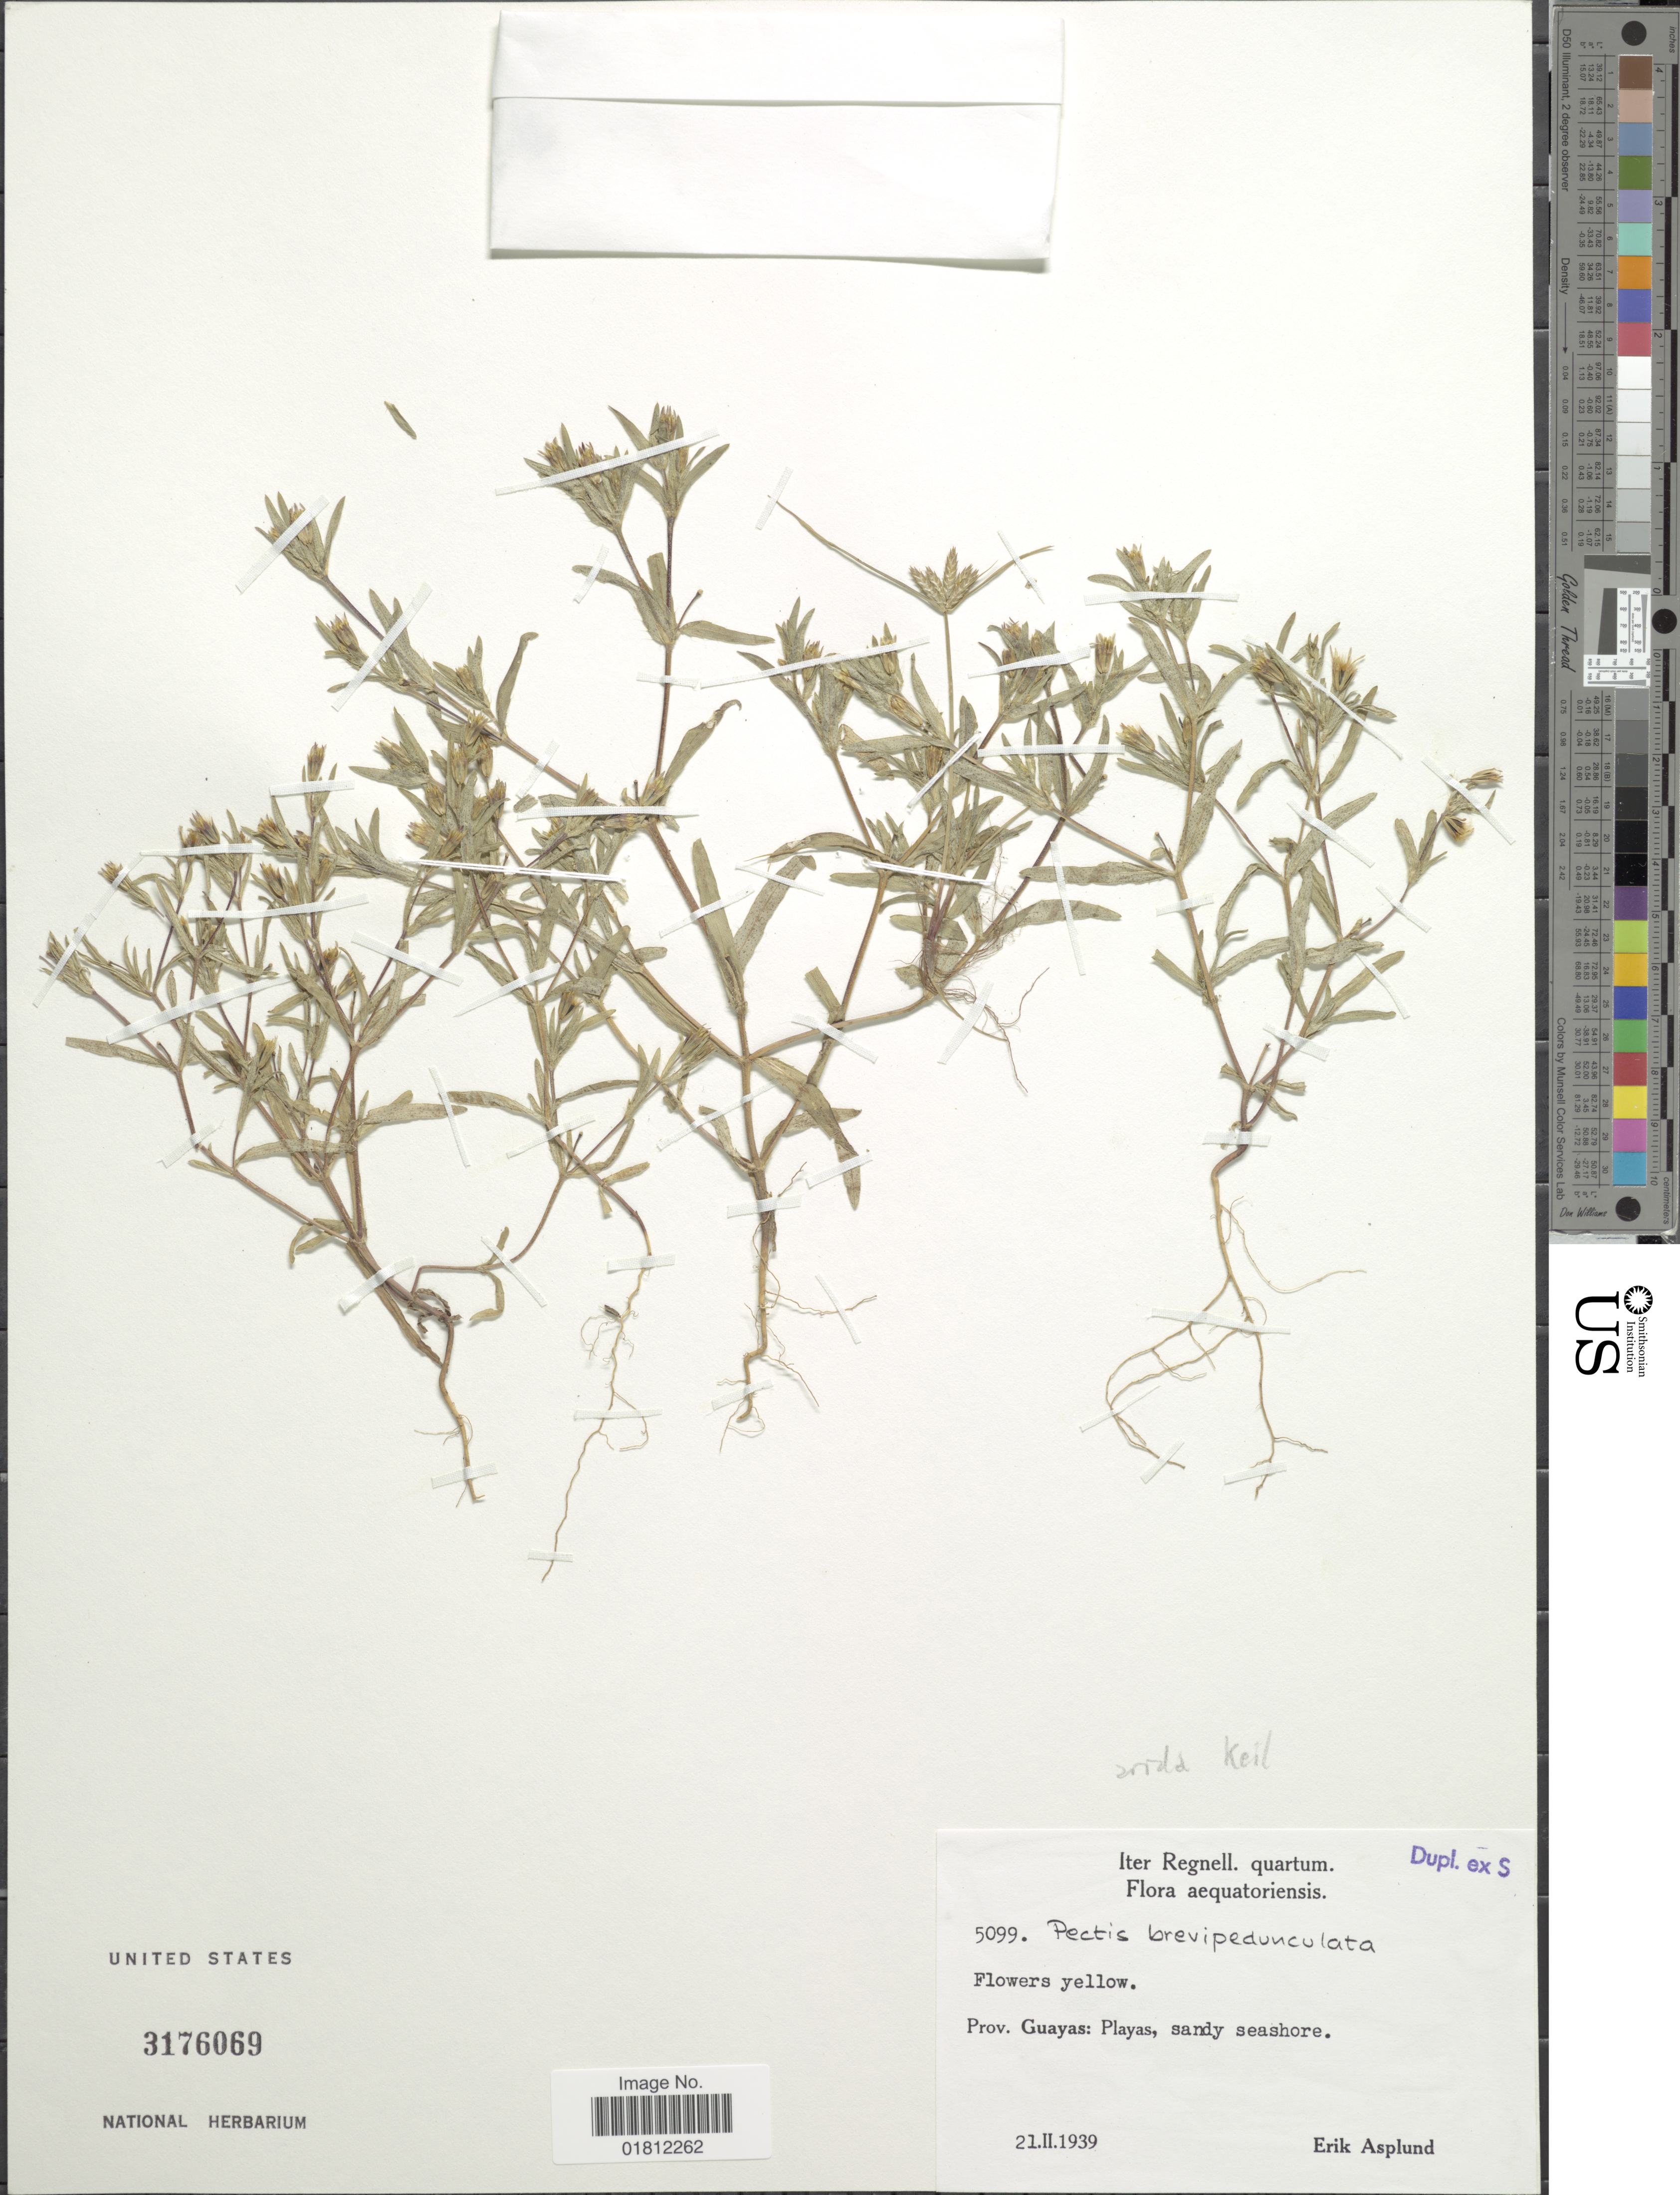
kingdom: Plantae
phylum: Tracheophyta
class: Magnoliopsida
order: Asterales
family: Asteraceae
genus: Pectis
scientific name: Pectis arida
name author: D.J. Keil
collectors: E. Asplund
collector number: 5099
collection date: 1939-02-21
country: Ecuador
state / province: Guayas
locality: Prov. Guayas: Playas.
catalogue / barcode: US 3176069